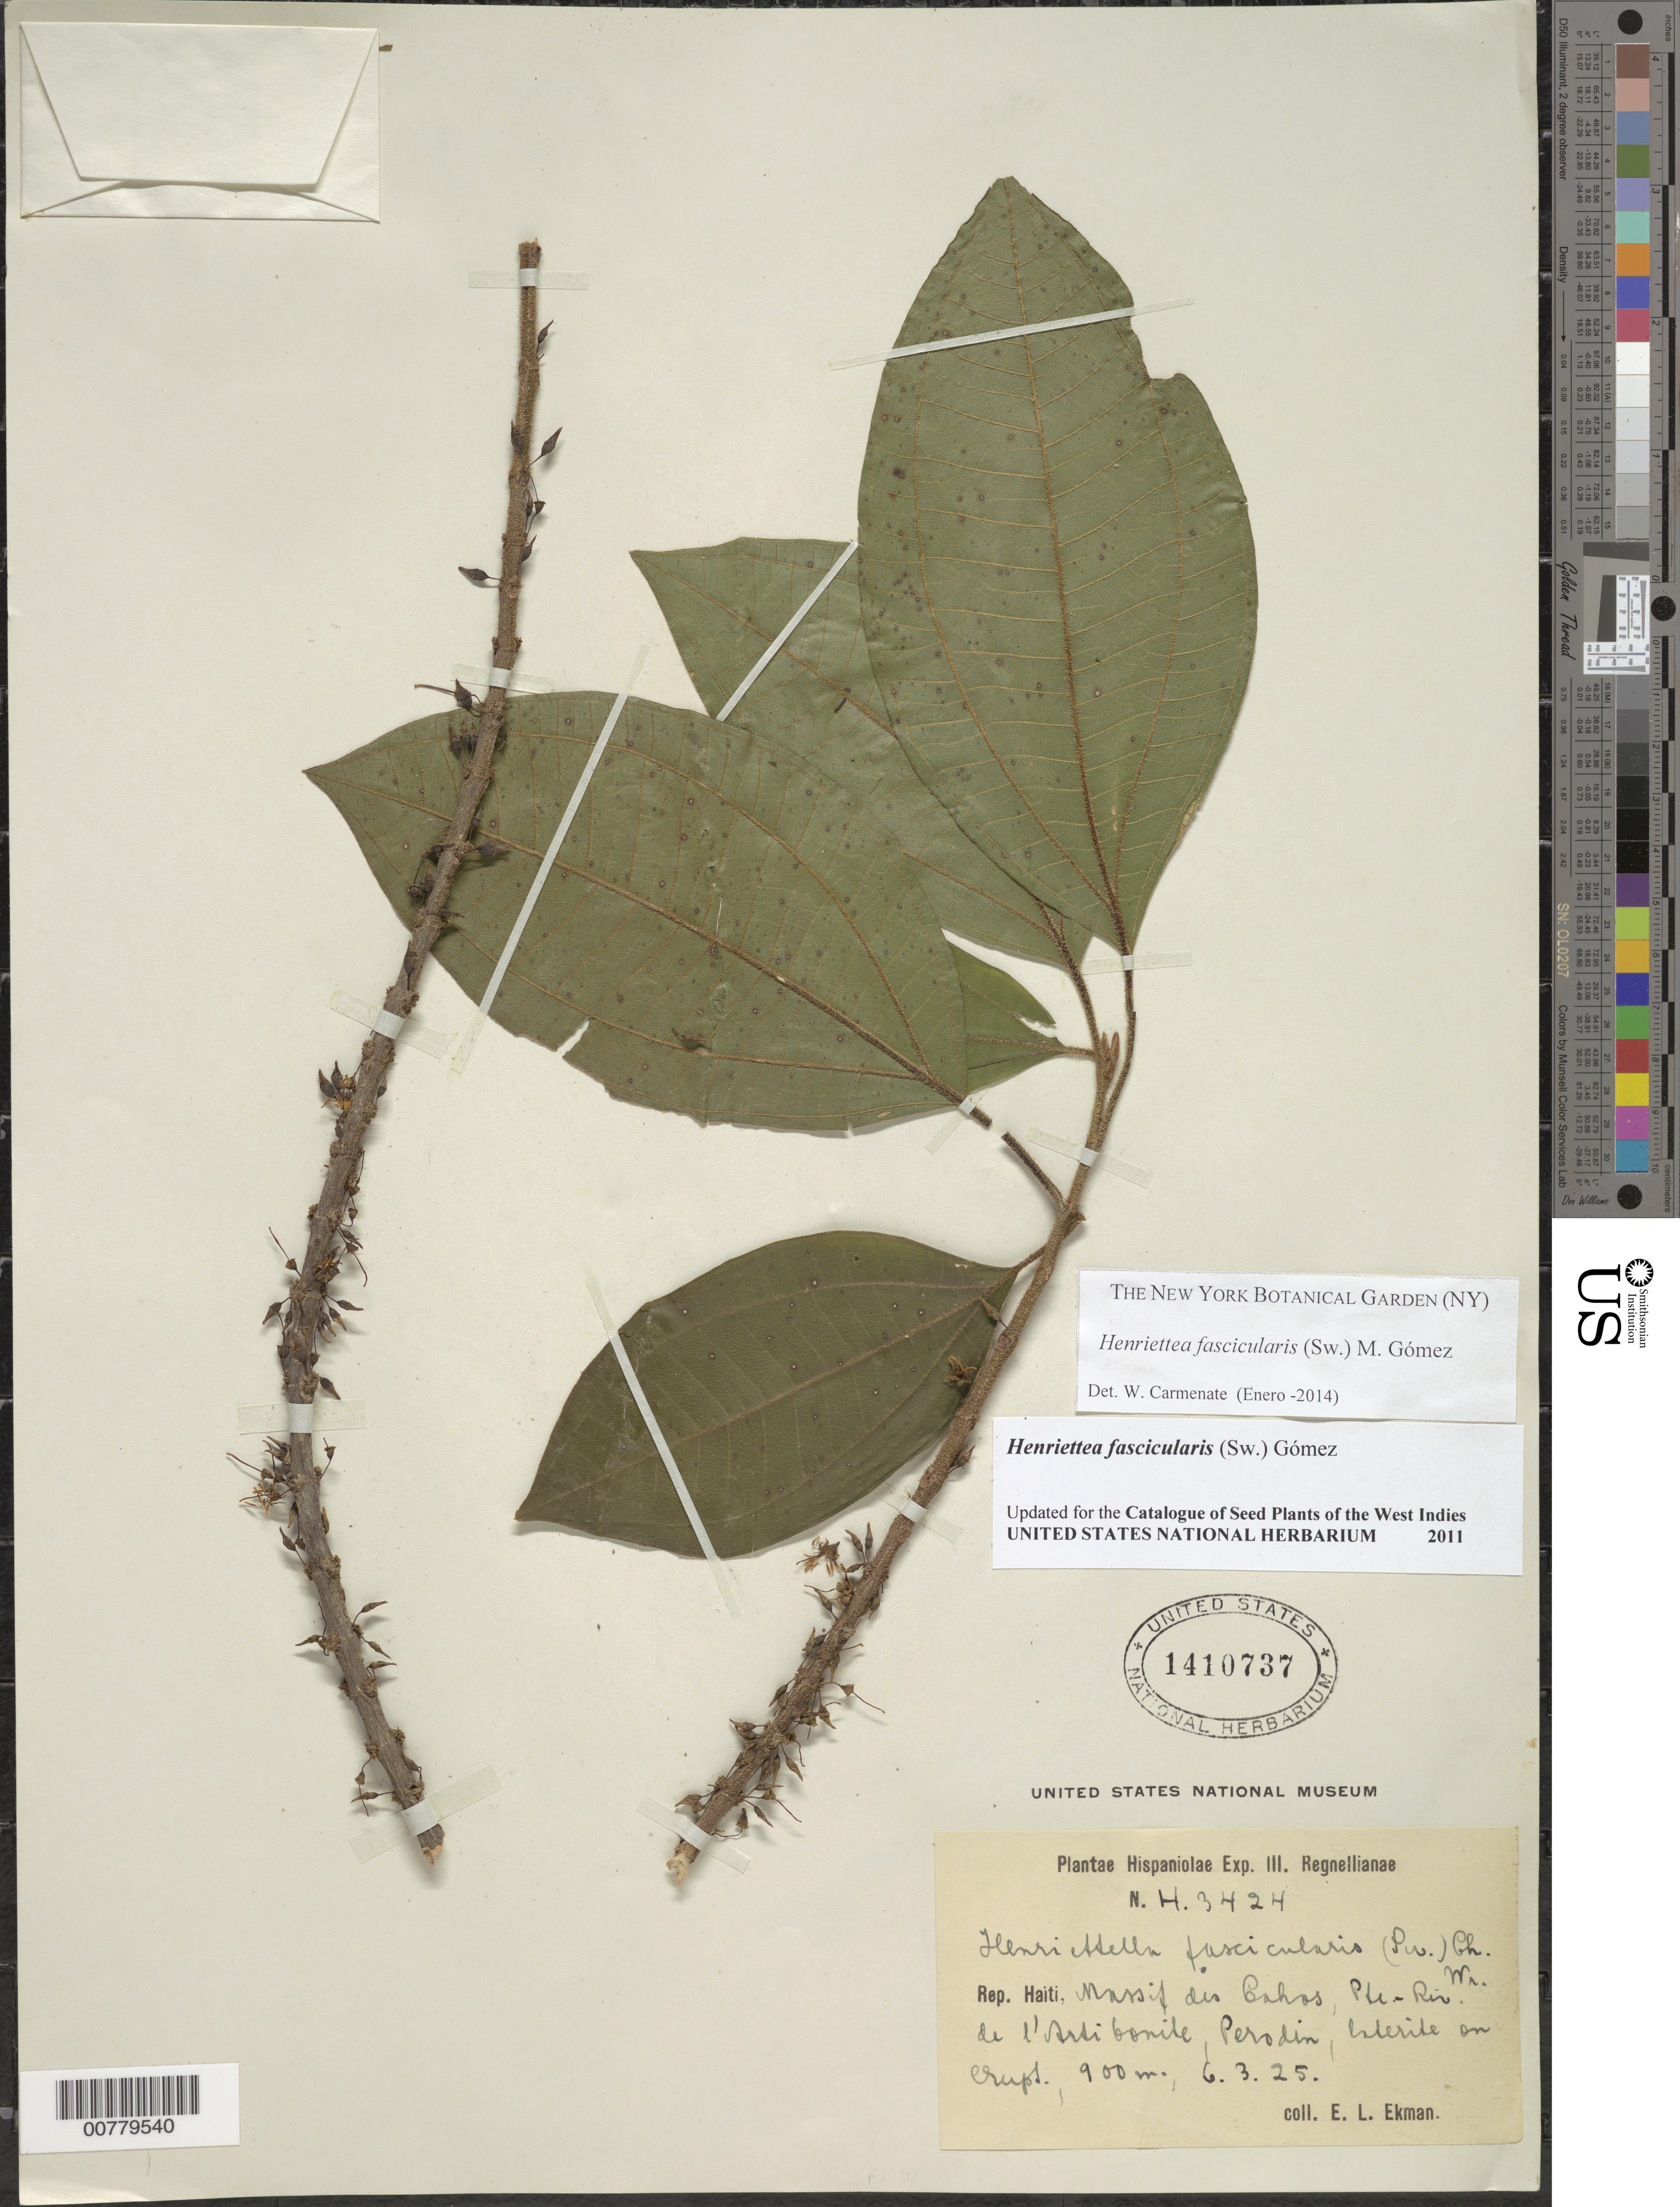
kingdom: Plantae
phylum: Tracheophyta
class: Magnoliopsida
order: Myrtales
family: Melastomataceae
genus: Henriettea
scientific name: Henriettea fascicularis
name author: (Sw.) M. Gómez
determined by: Carmenate, W.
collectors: E. L. Ekman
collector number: H 3424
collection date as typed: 06 Mar 1925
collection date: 1925-03-06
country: Haiti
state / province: Artibonite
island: Hispaniola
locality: Massif des Cahos, Pte-Riv. de l'Artibonite, Perodin.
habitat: Lateritic on erupt.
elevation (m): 900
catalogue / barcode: US 1410737